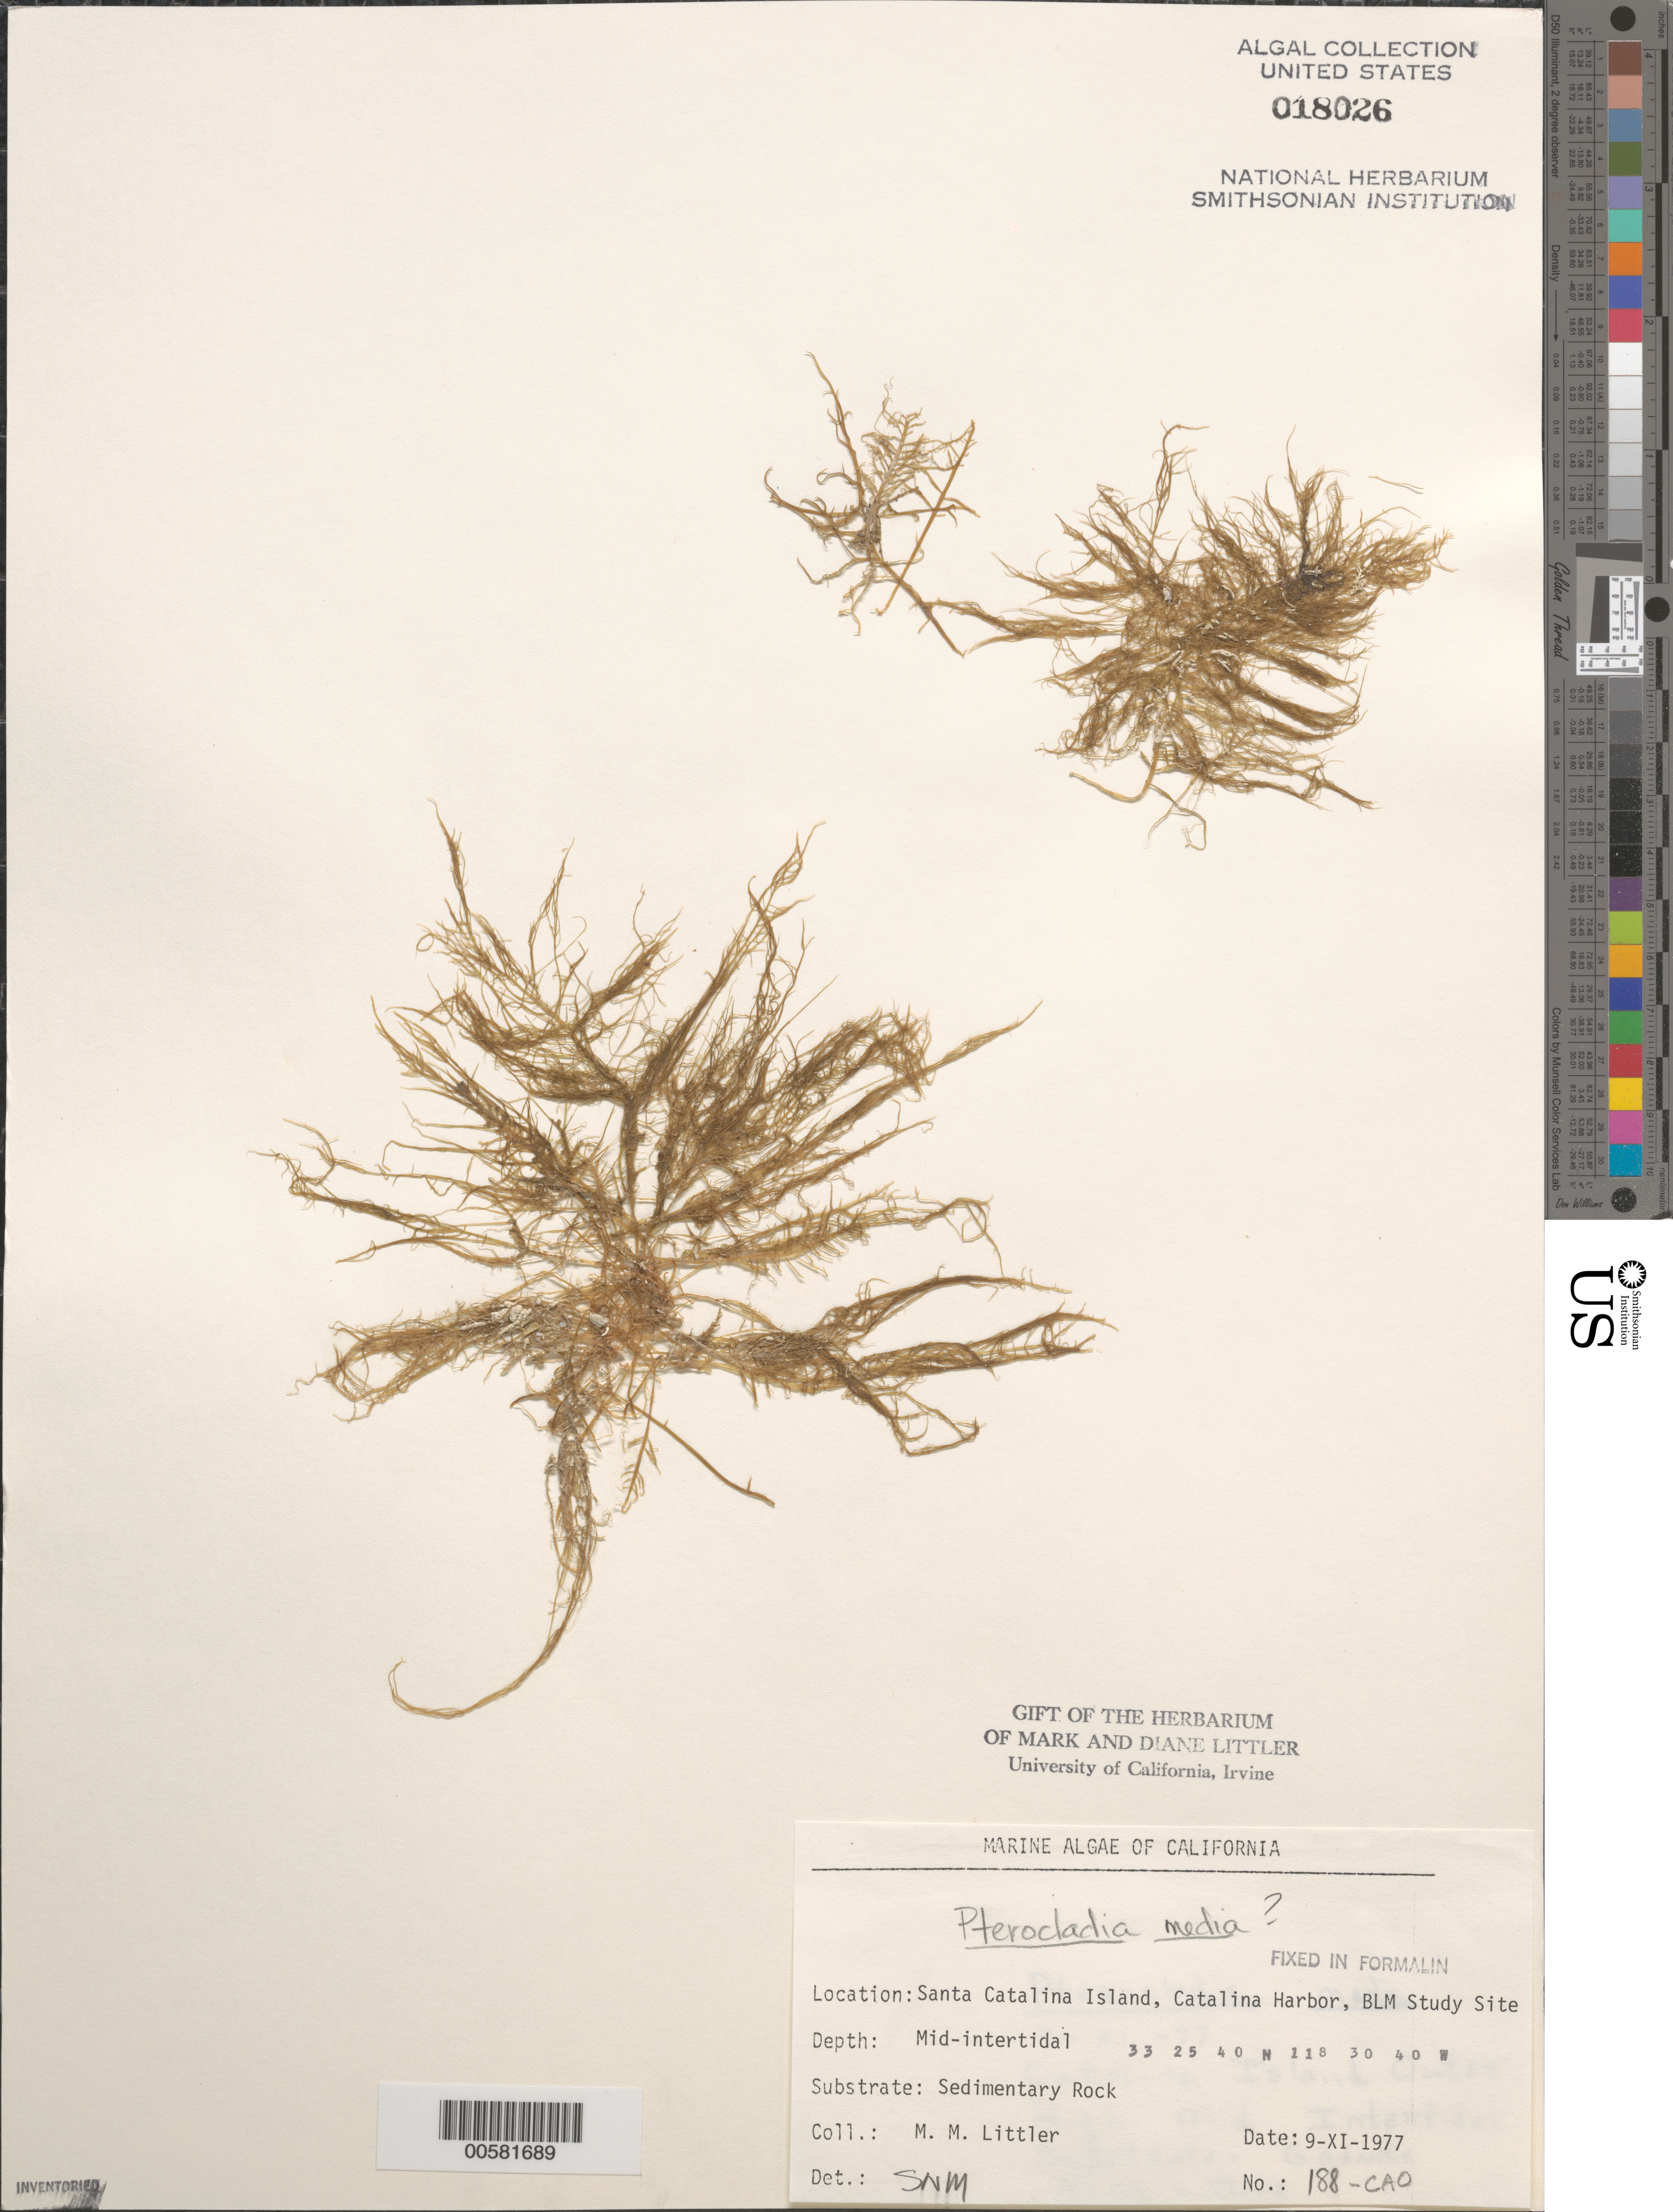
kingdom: Plantae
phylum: Rhodophyta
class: Florideophyceae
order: Gelidiales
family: Pterocladiaceae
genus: Pterocladiella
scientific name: Pterocladiella media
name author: (E.Y. Dawson) G.H. Boo & K.A. Miller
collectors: M. M. Littler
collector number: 188-cao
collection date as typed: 09 Nov 1977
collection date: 1977-11-09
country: United States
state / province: California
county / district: Los Angeles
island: Santa Catalina Island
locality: Catalina Harbor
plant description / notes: BLM-SOCALBIGHT rocky intertidal survey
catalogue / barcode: US 18026